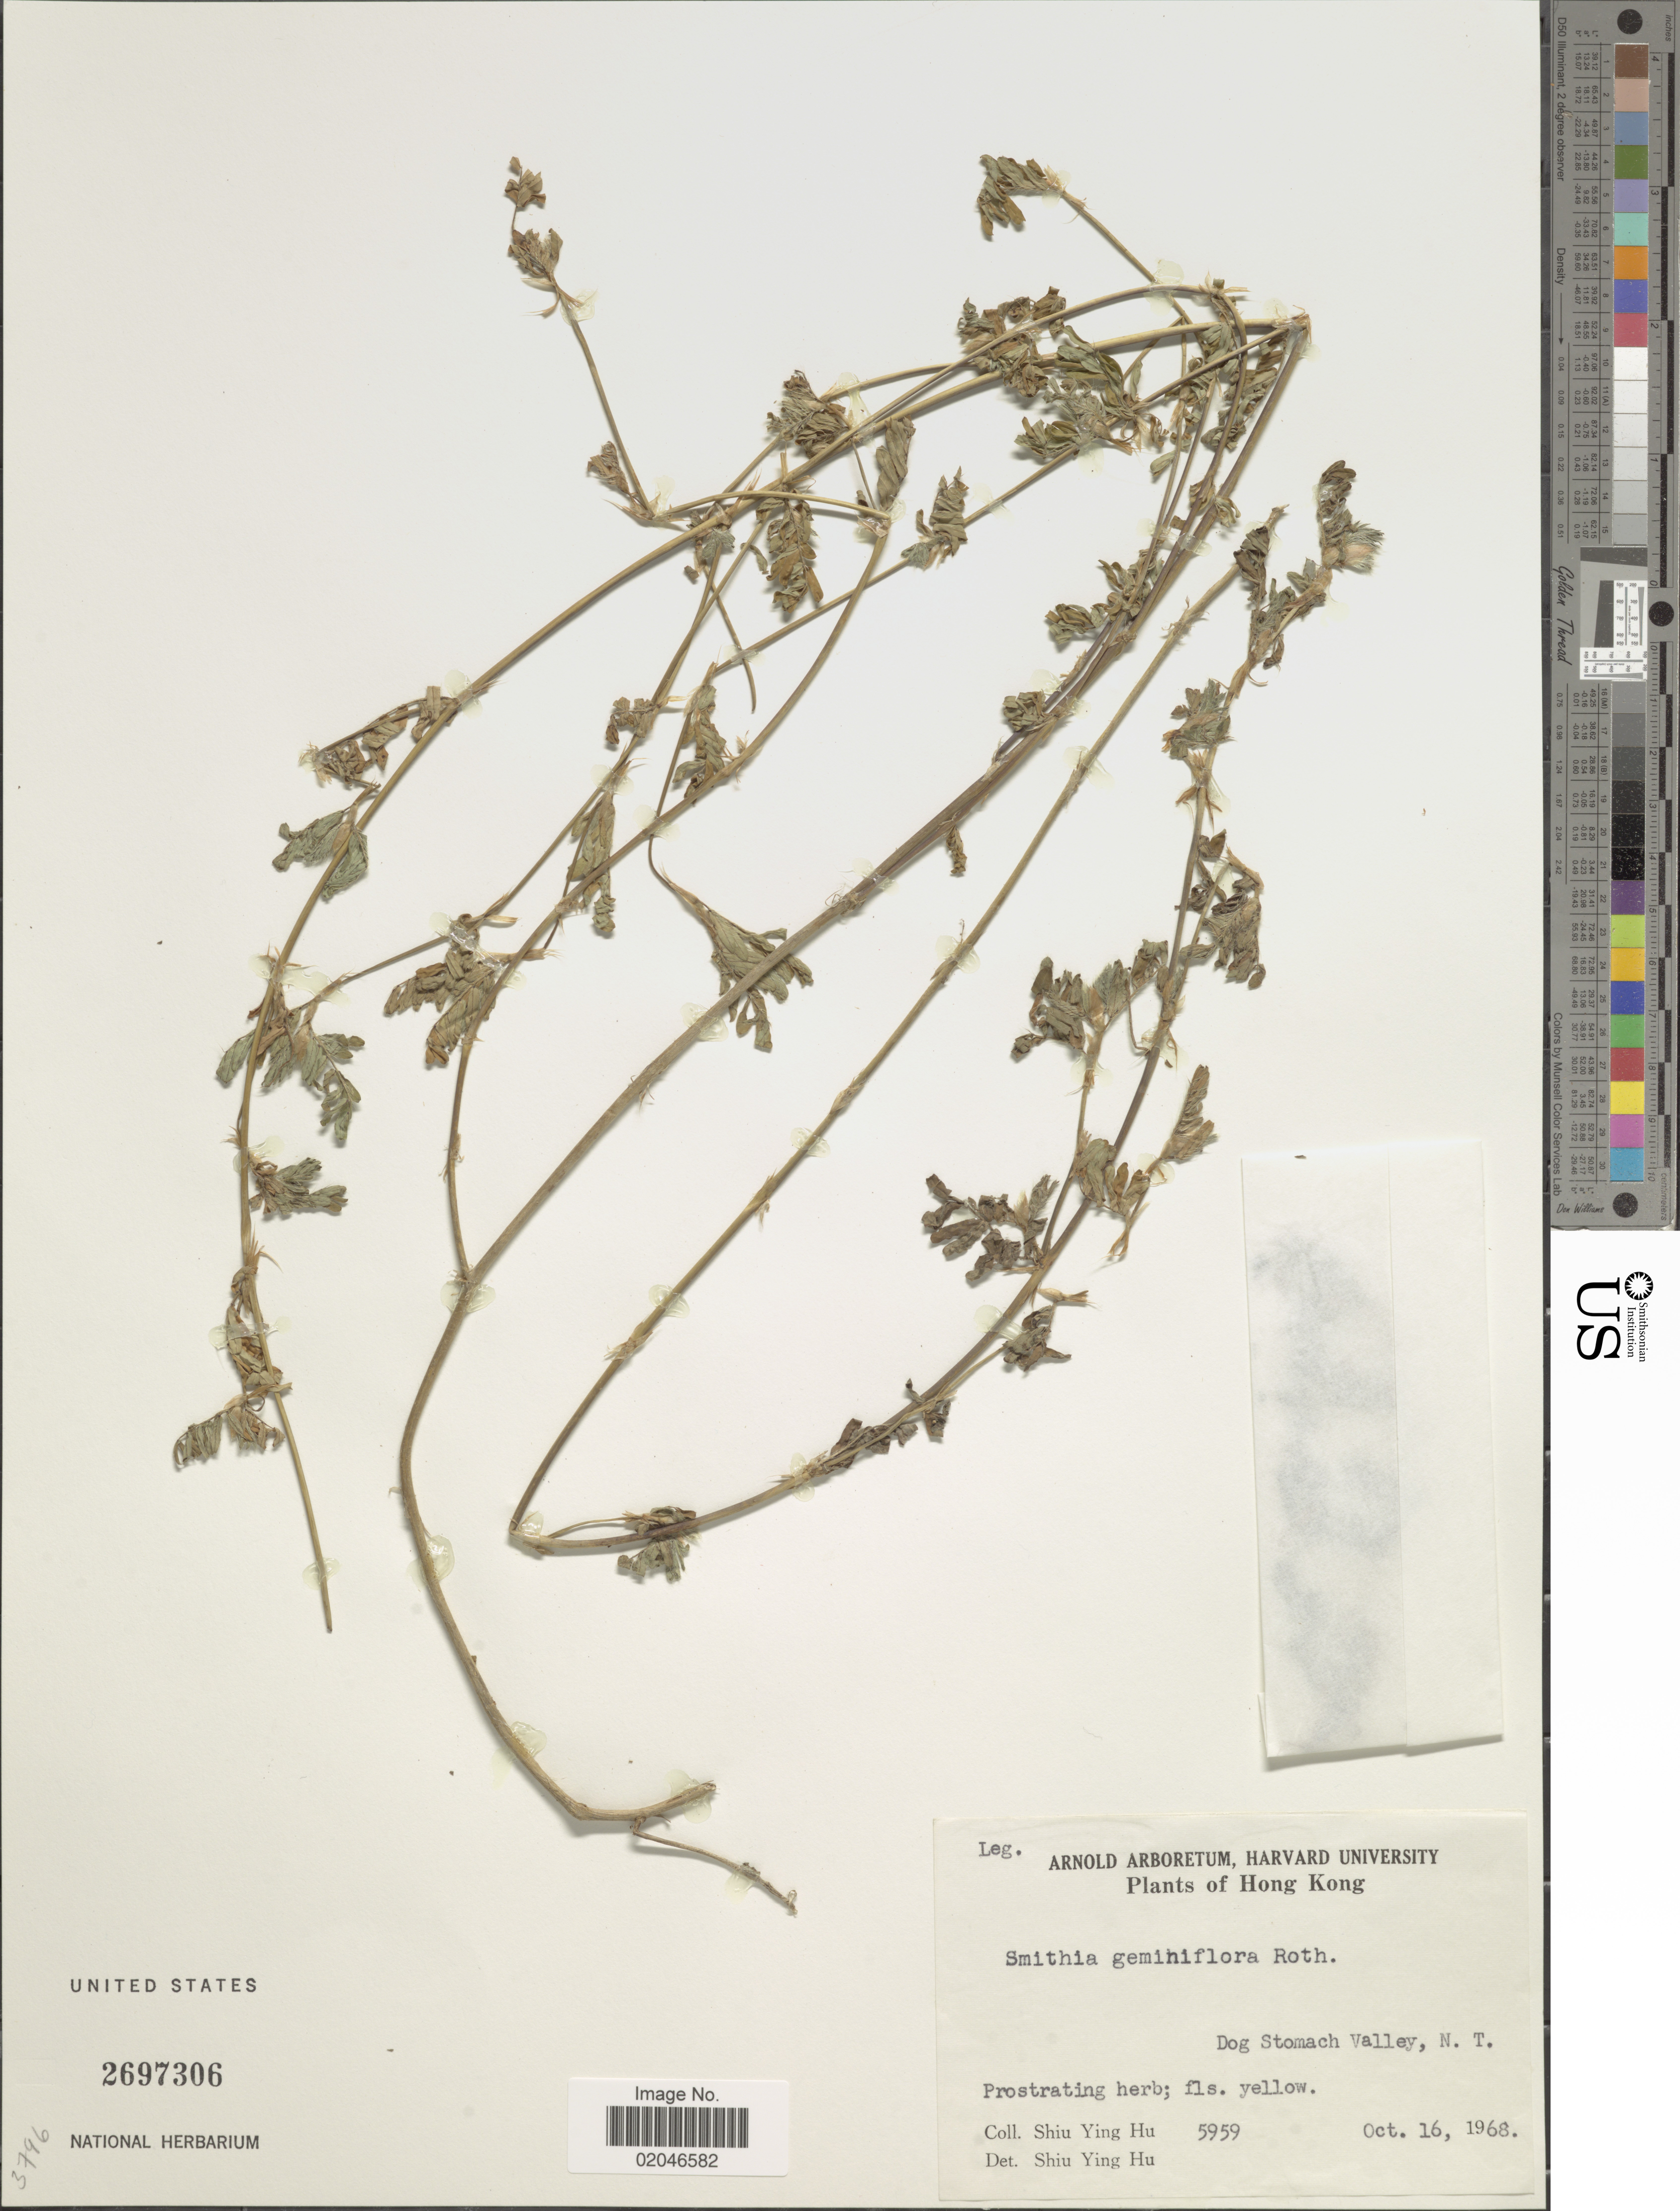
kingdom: Plantae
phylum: Tracheophyta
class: Magnoliopsida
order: Fabales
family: Fabaceae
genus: Smithia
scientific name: Smithia geminiflora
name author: Roth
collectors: S. Y. Hu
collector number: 5959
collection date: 1968-10-16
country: China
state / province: Hong Kong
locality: Dog Stomach Valley, N.T.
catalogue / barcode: US 2697306